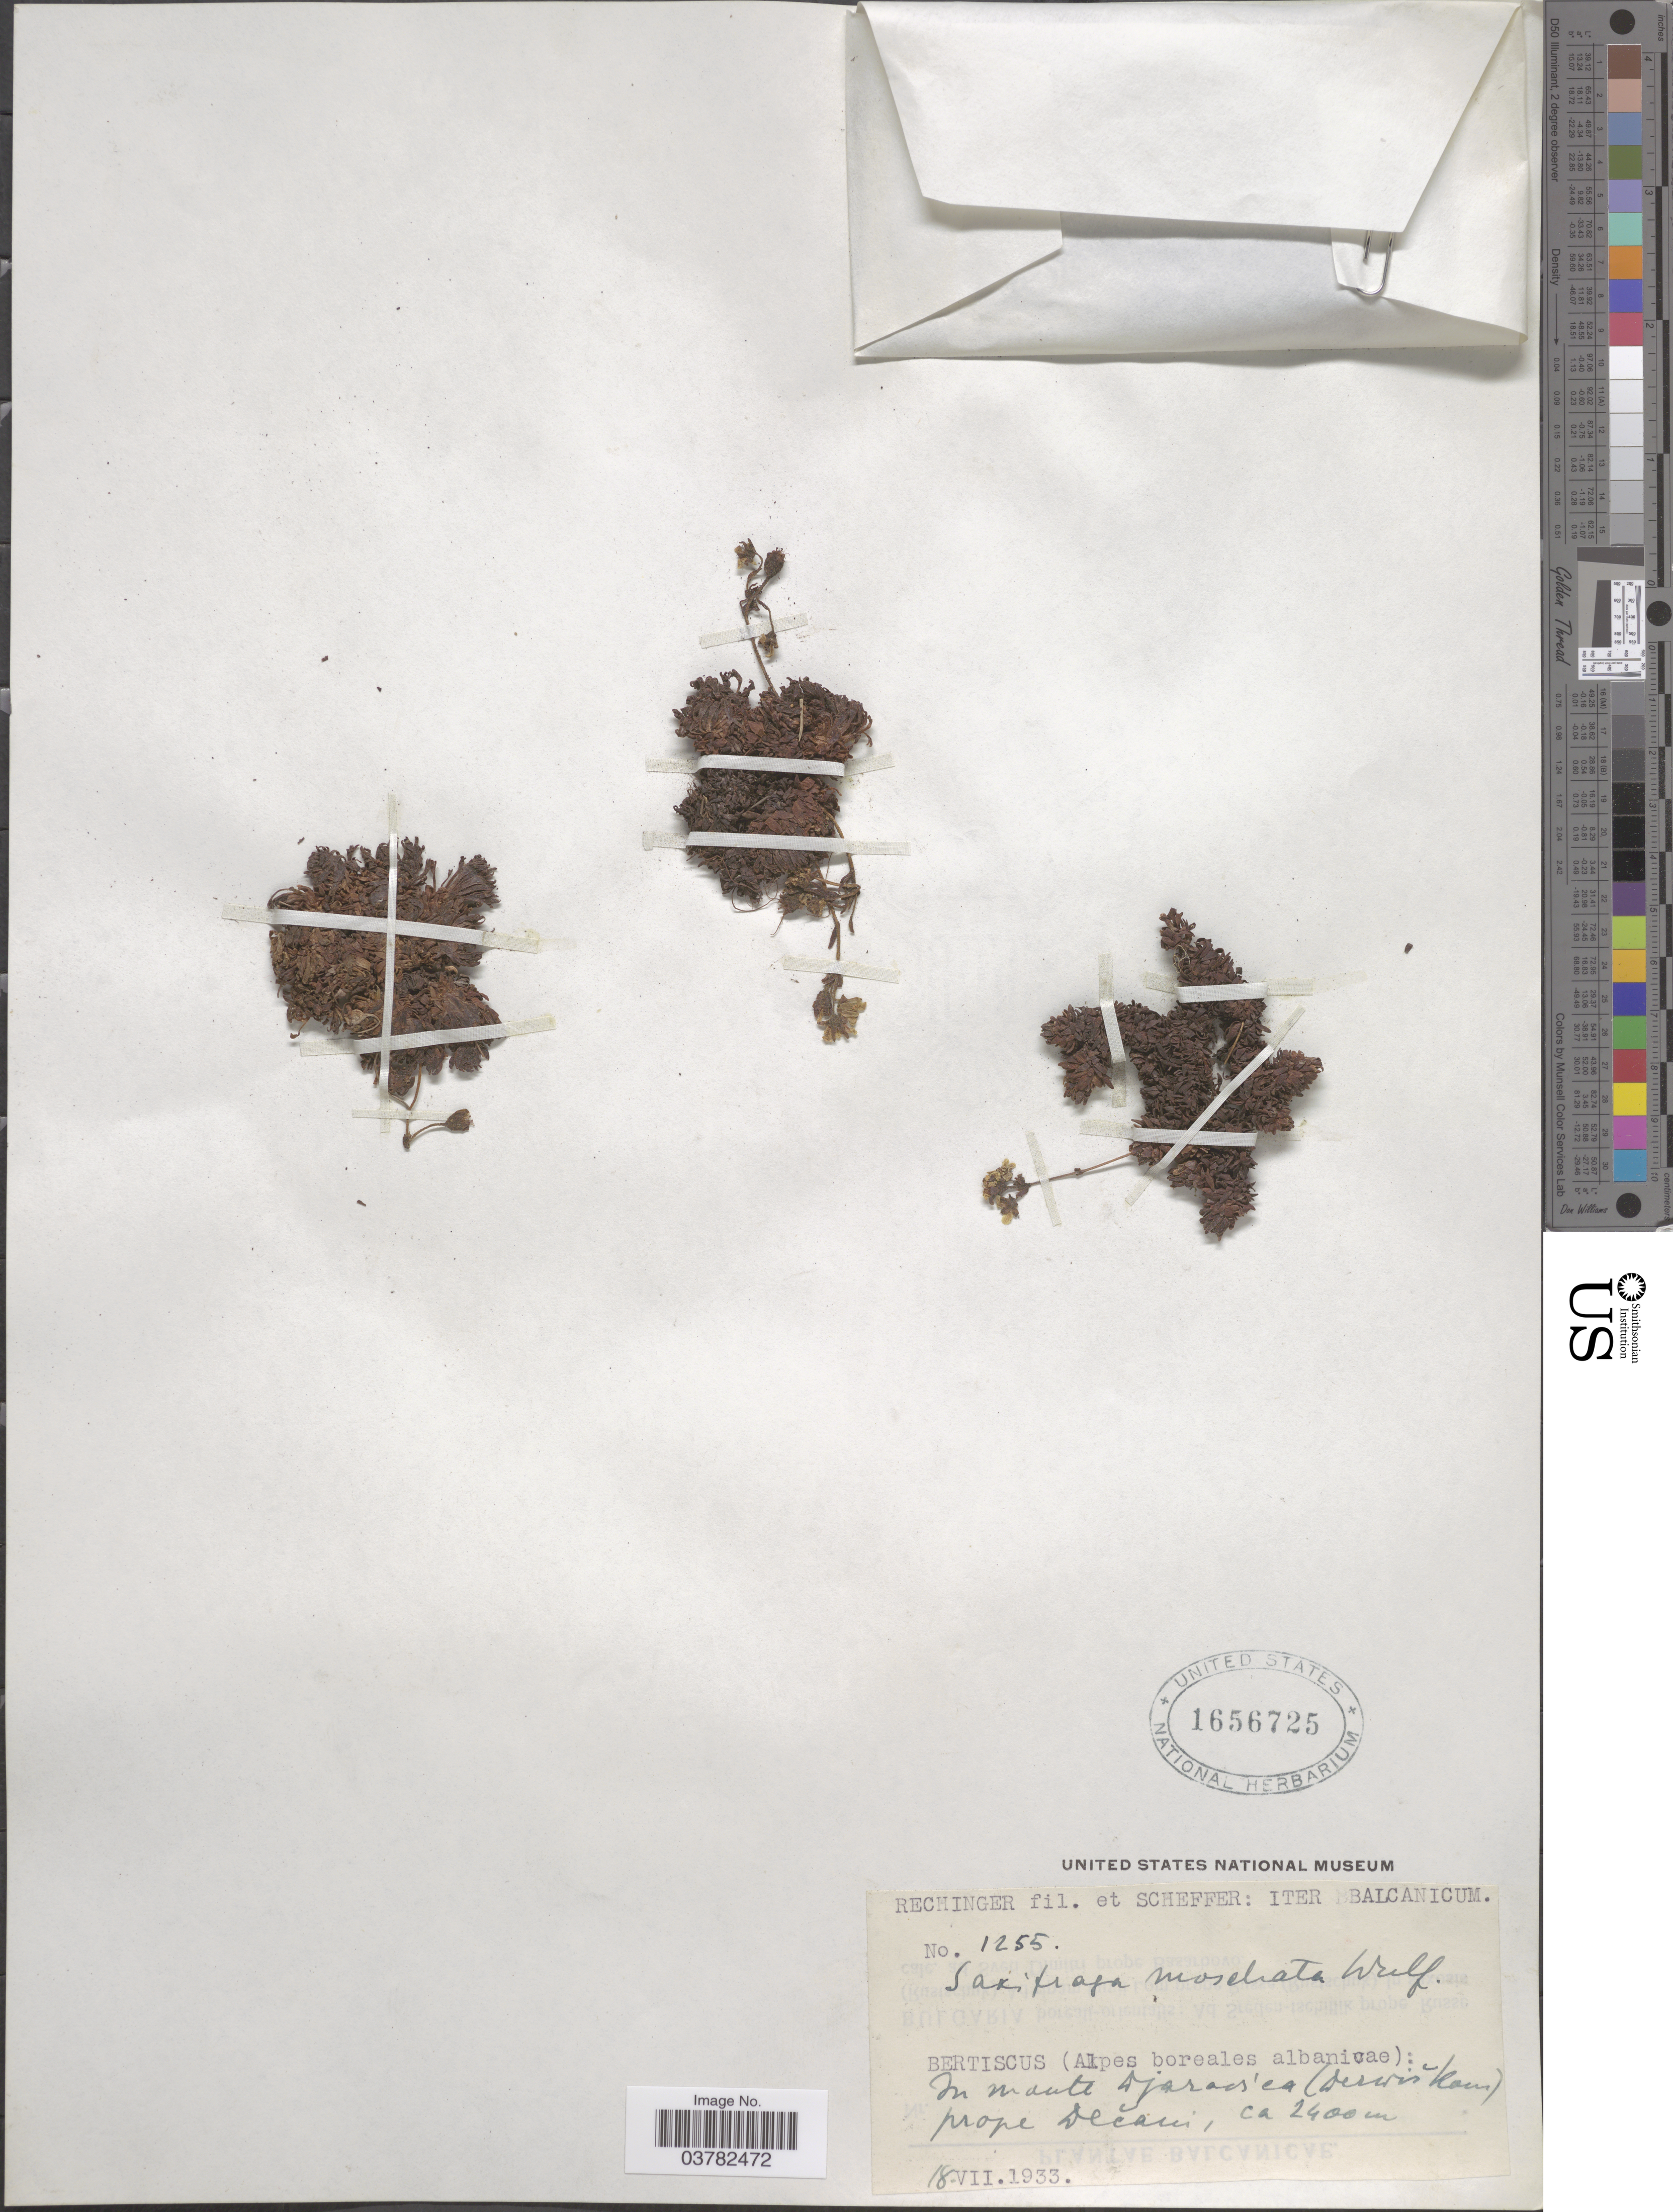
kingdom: Plantae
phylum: Tracheophyta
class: Magnoliopsida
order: Saxifragales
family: Saxifragaceae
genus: Saxifraga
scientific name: Saxifraga moschata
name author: Wulfen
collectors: -- Rechinger & Scheffer, --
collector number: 1255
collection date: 1933-07-18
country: Albania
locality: Iter Balcanicum. Bertiscus (Alpes boreales albanicae): In monte Djaravica (Derviš Kom) prope Dečani.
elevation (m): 2400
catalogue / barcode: US 1656725